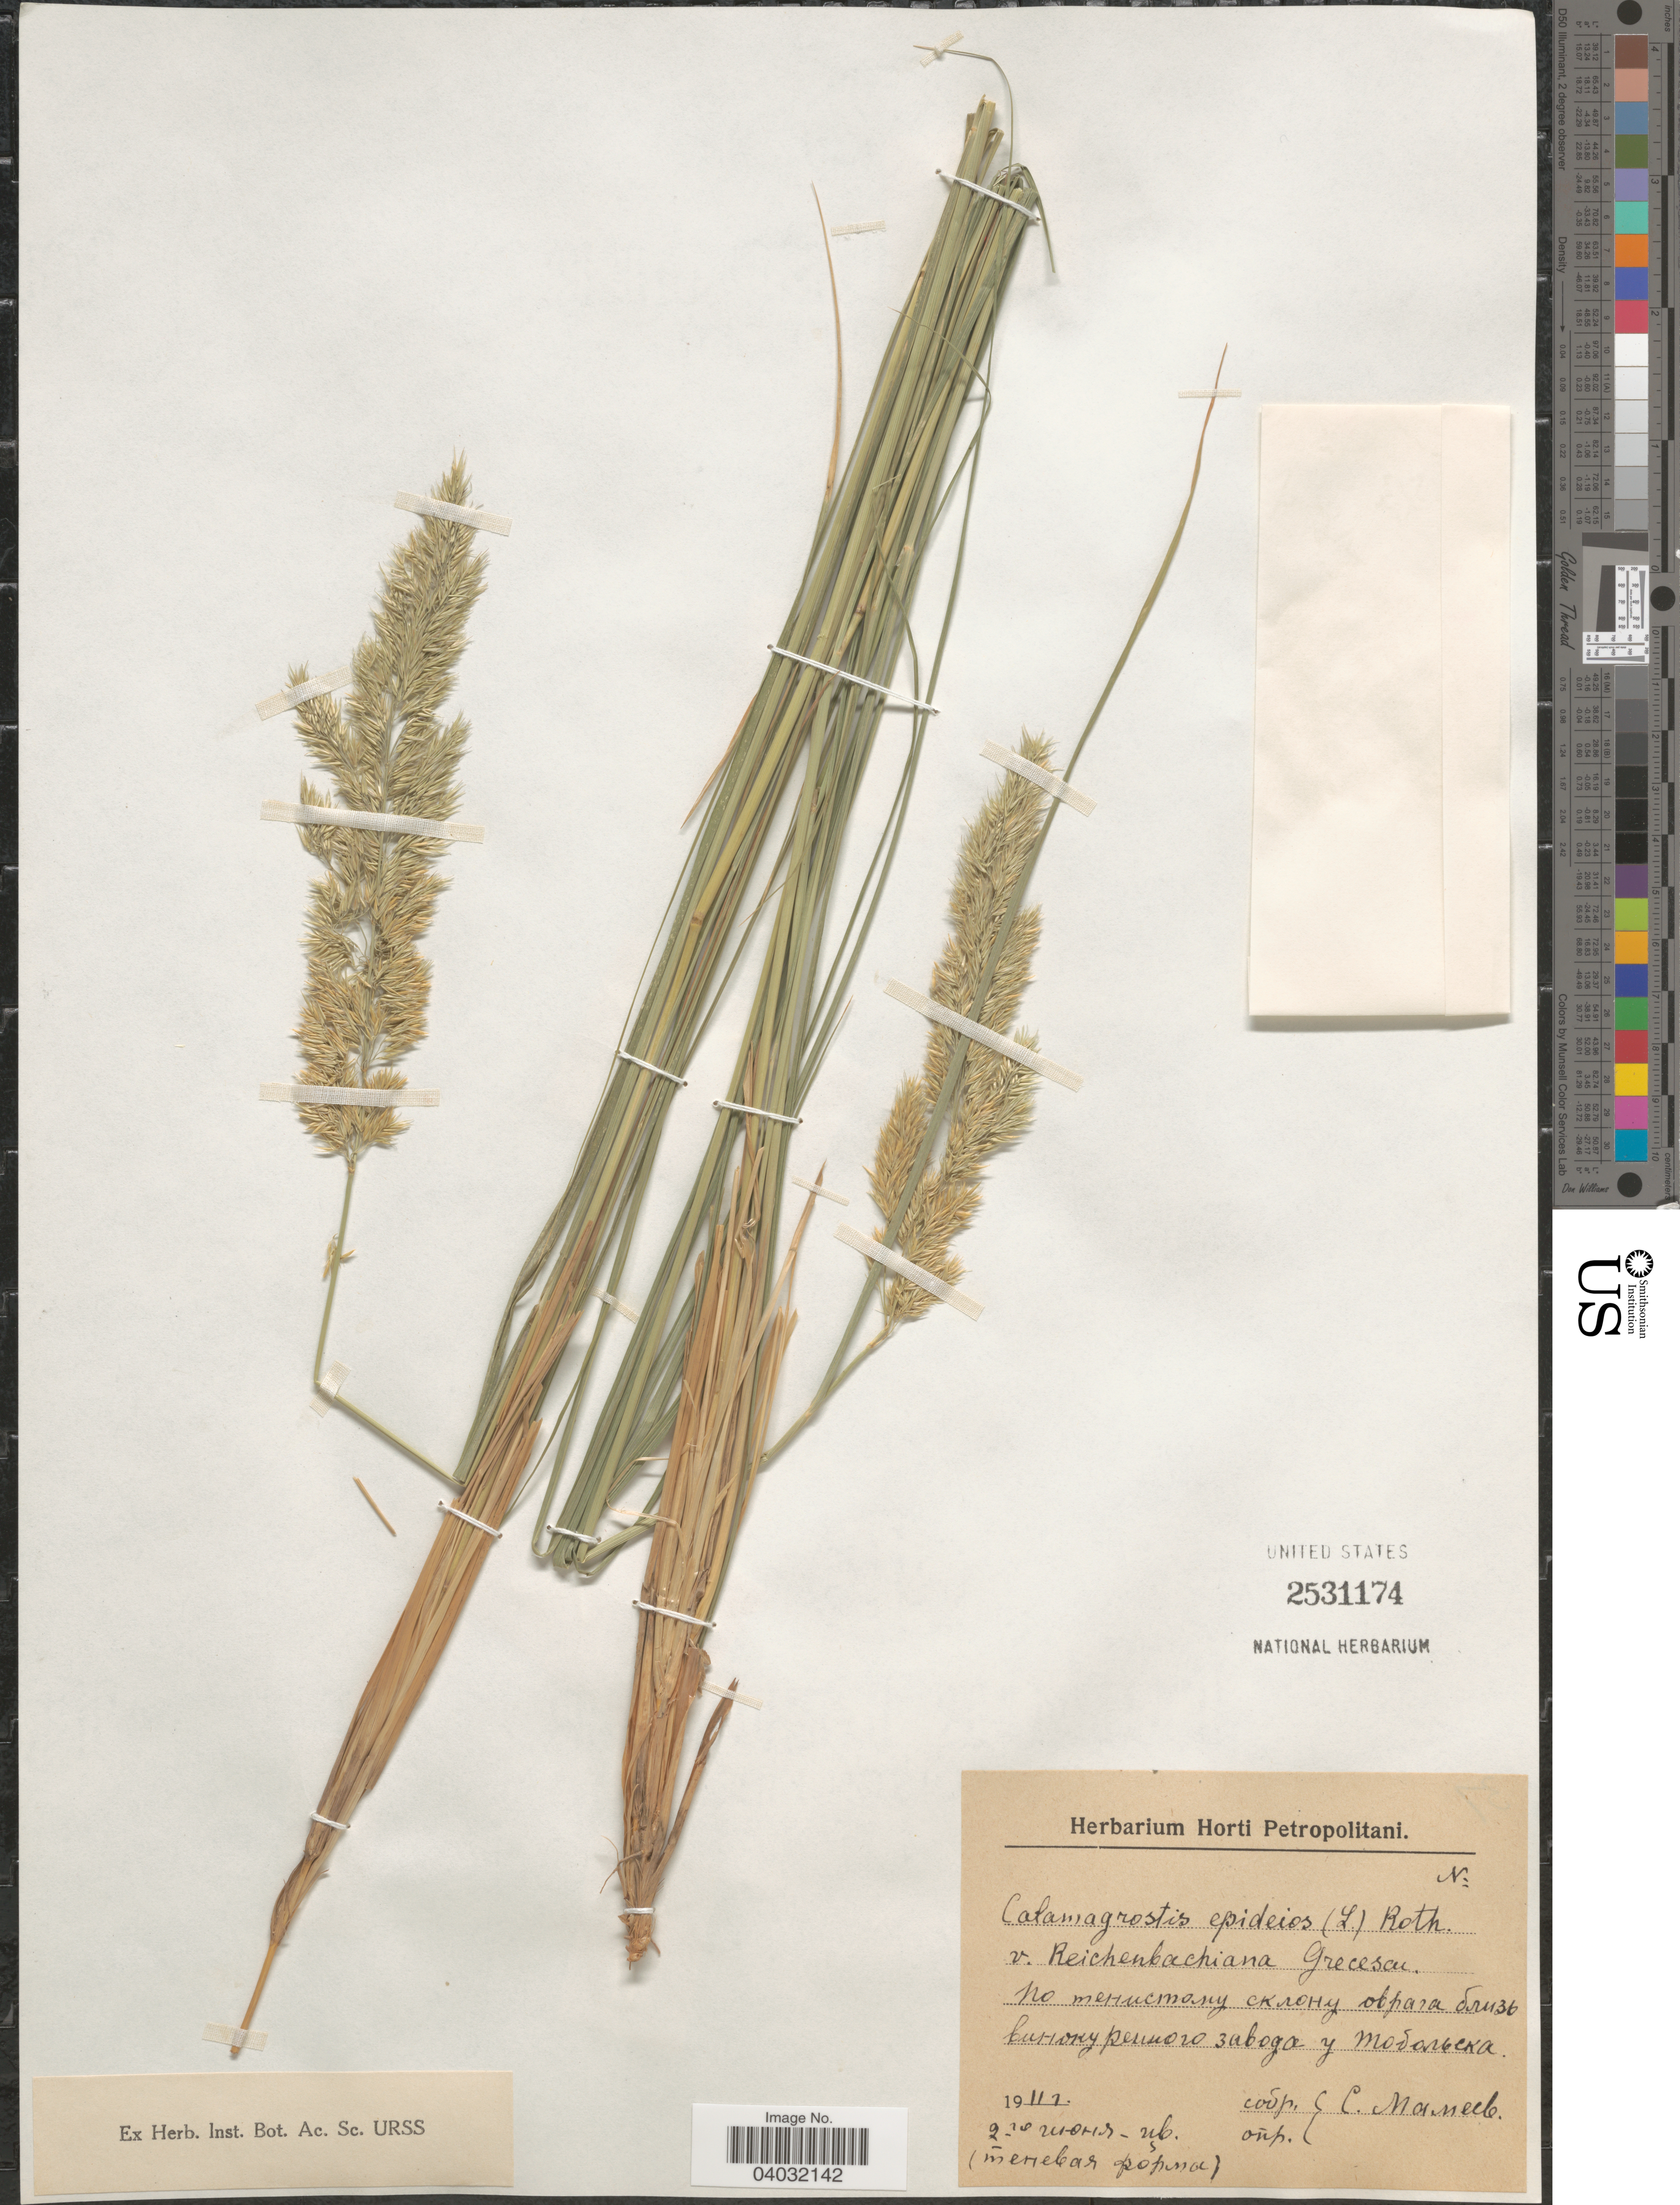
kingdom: Plantae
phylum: Tracheophyta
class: Liliopsida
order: Poales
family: Poaceae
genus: Calamagrostis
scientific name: Calamagrostis epigeios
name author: (L.) Roth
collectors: S. Mameev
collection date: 1911-01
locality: X.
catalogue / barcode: US 2531174